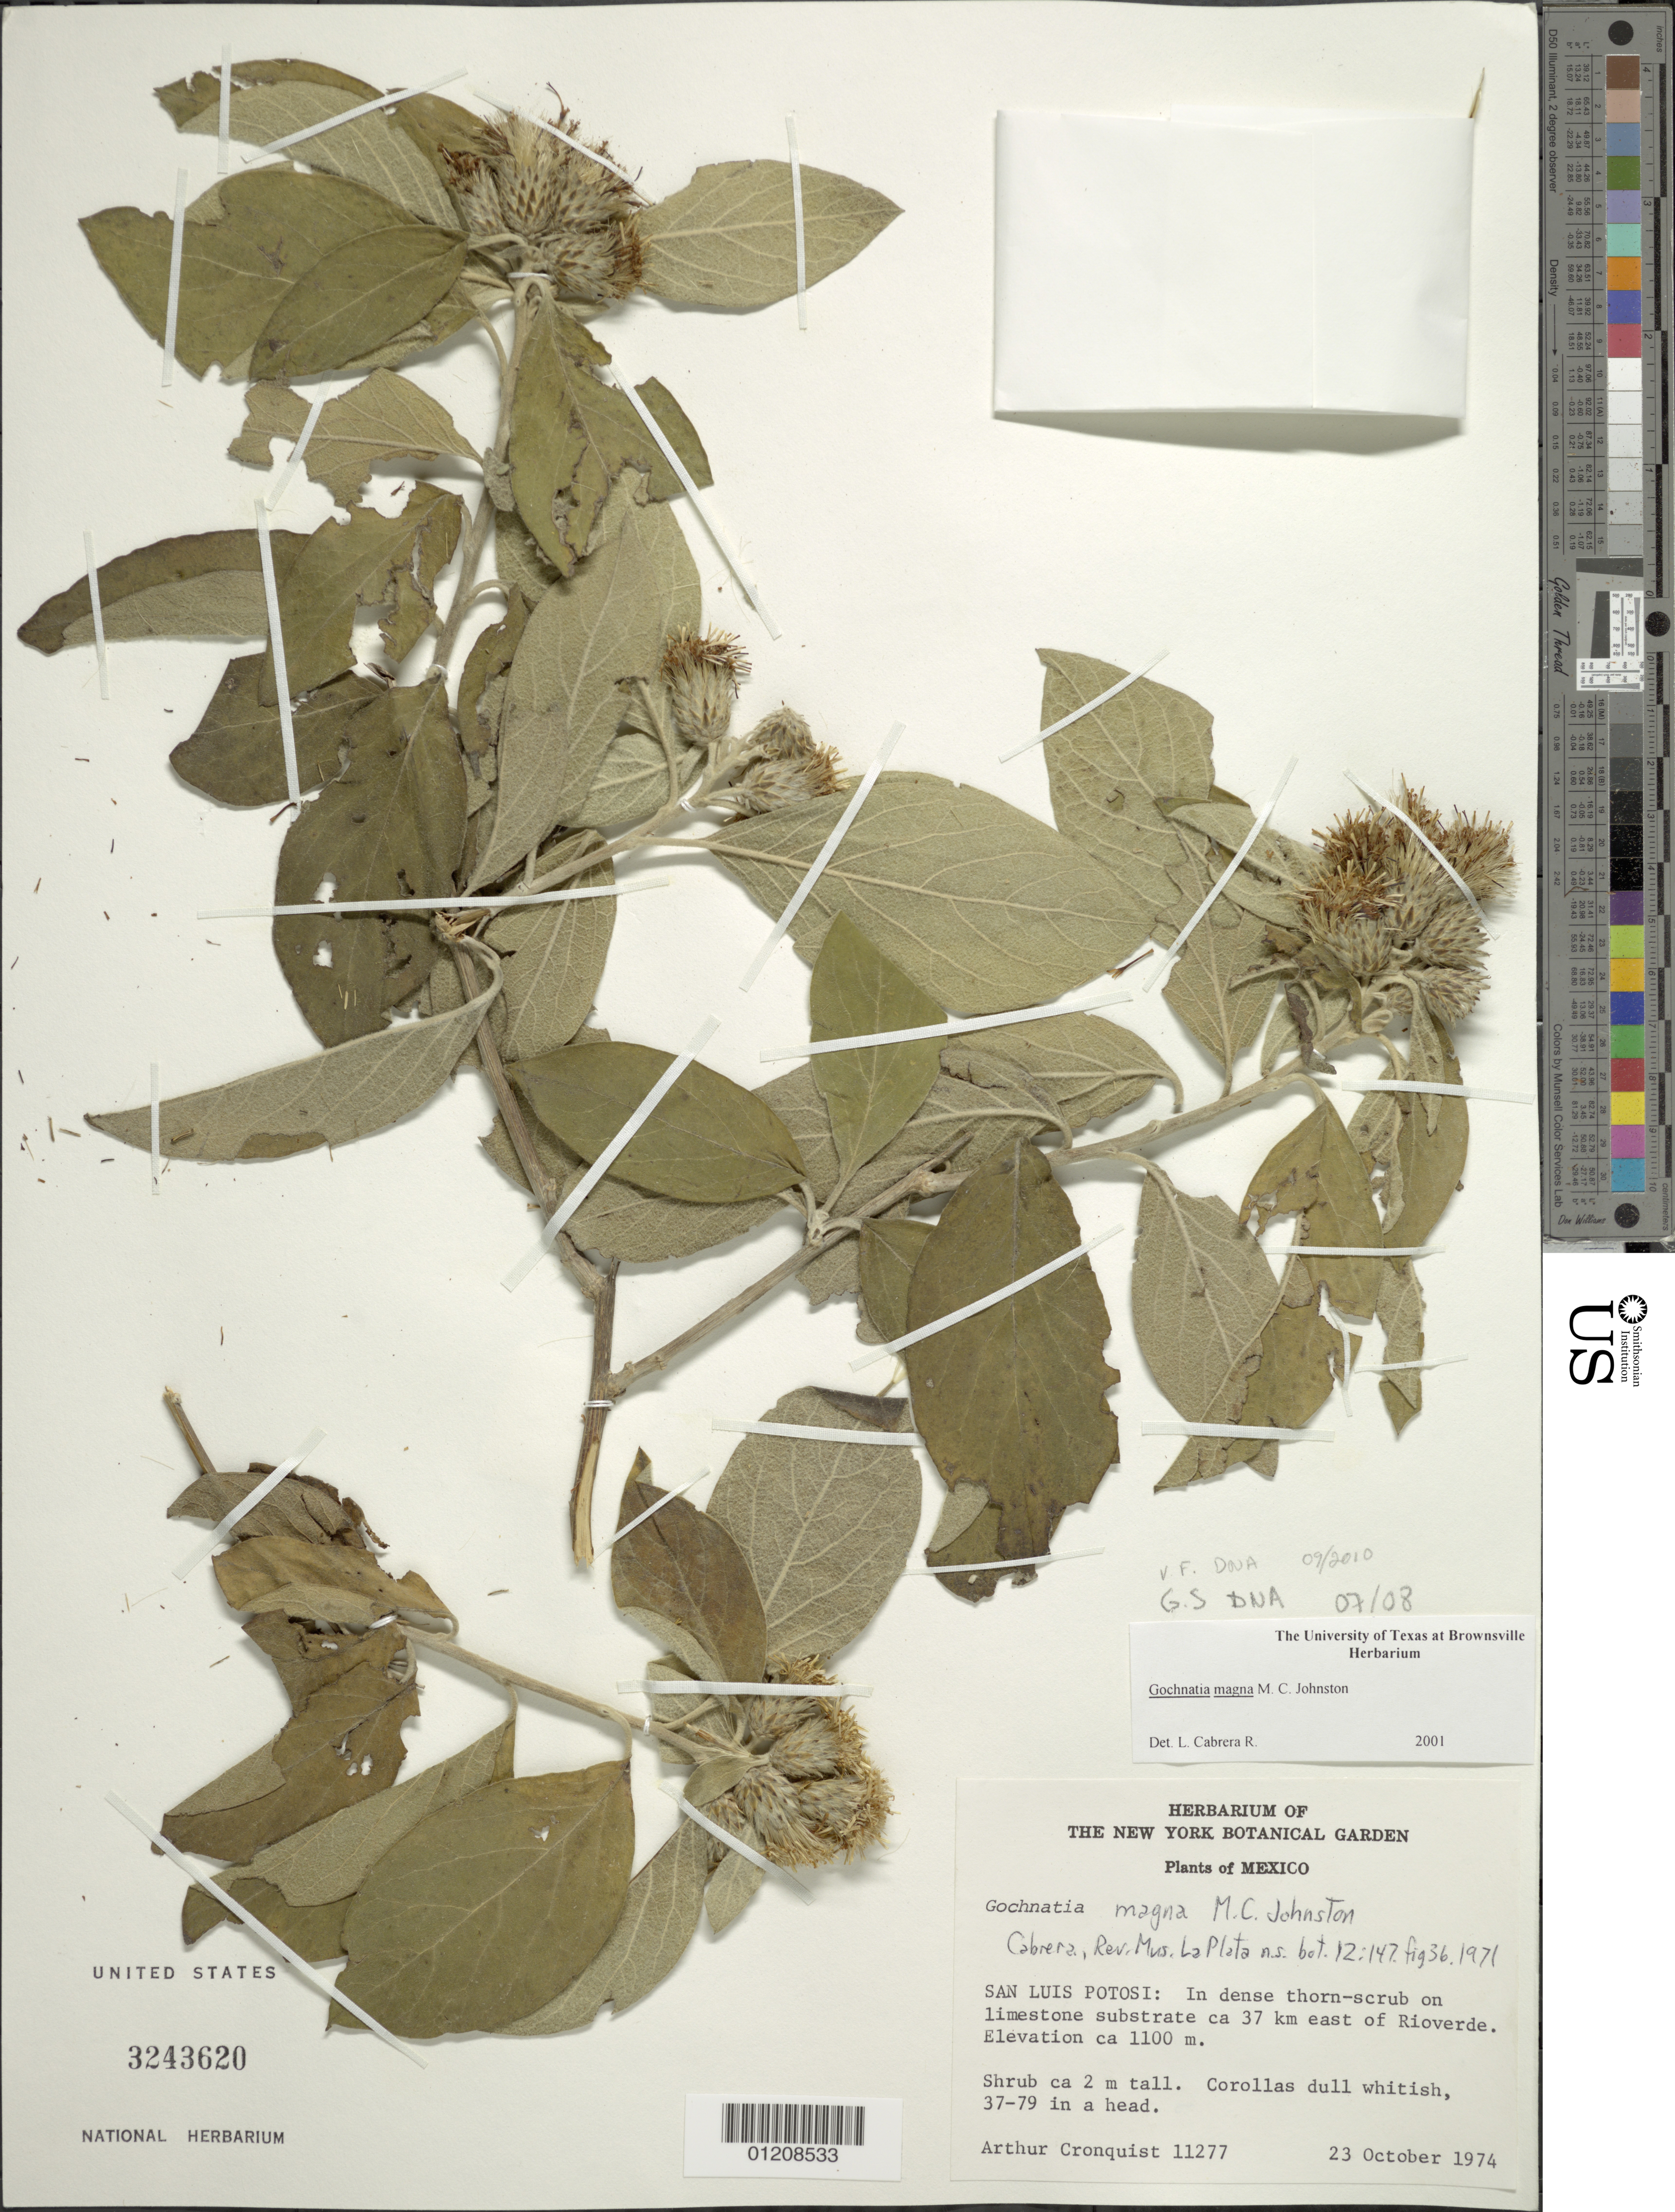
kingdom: Plantae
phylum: Tracheophyta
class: Magnoliopsida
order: Asterales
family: Asteraceae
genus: Nahuatlea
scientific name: Nahuatlea magna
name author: (M.C. Johnst. ex Cabrera) V.A. Funk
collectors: A. J. Cronquist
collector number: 11277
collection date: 1974-10-23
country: Mexico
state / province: San Luis Potosí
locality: San Luis Potosi; ca 37 km east of Rioverde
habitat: In dense thorn-scrub on limestone substrate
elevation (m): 1100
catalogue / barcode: US 3243620